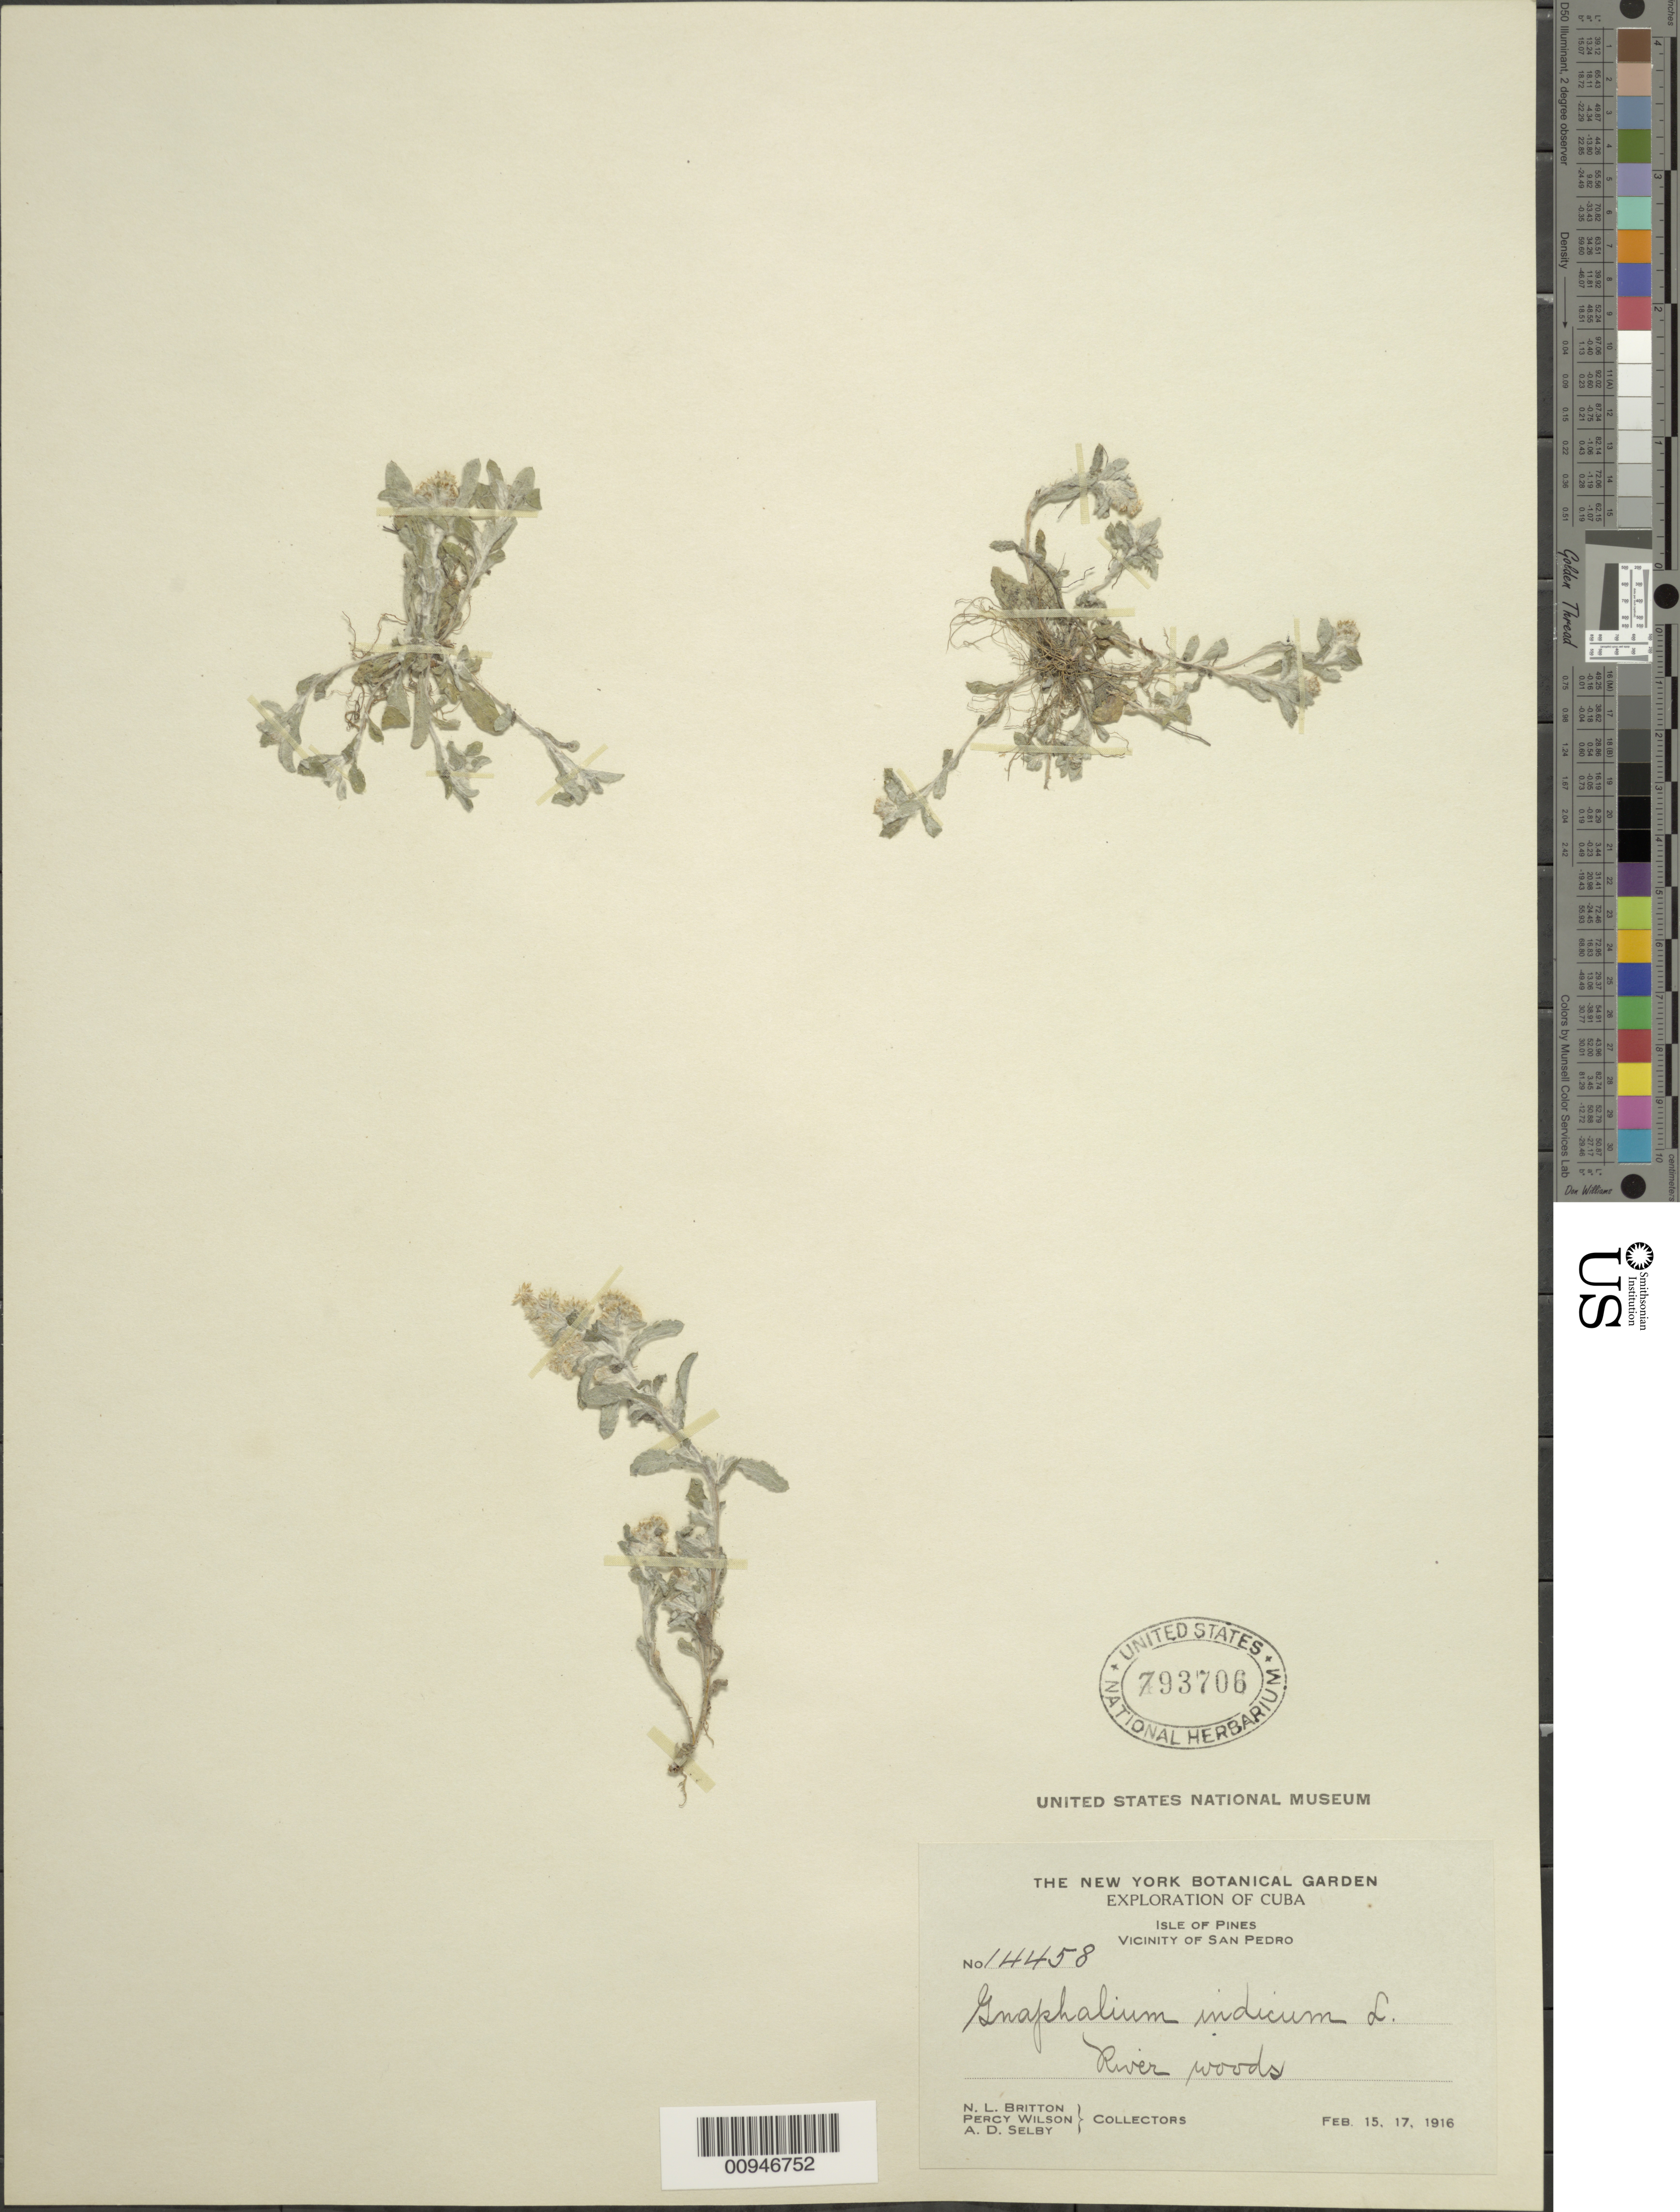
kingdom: Plantae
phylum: Tracheophyta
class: Magnoliopsida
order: Asterales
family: Asteraceae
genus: Helichrysum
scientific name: Helichrysum indicum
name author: (L.) Grierson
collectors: N. Britton, P. Wilson & A. Selby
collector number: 14458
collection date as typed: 15 Feb 1916 to 17 Feb 1916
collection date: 1916-02-15/1916-02-17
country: Cuba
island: Isla de la Juventud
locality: Vicinity of San Pedro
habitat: River woods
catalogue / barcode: US 793706